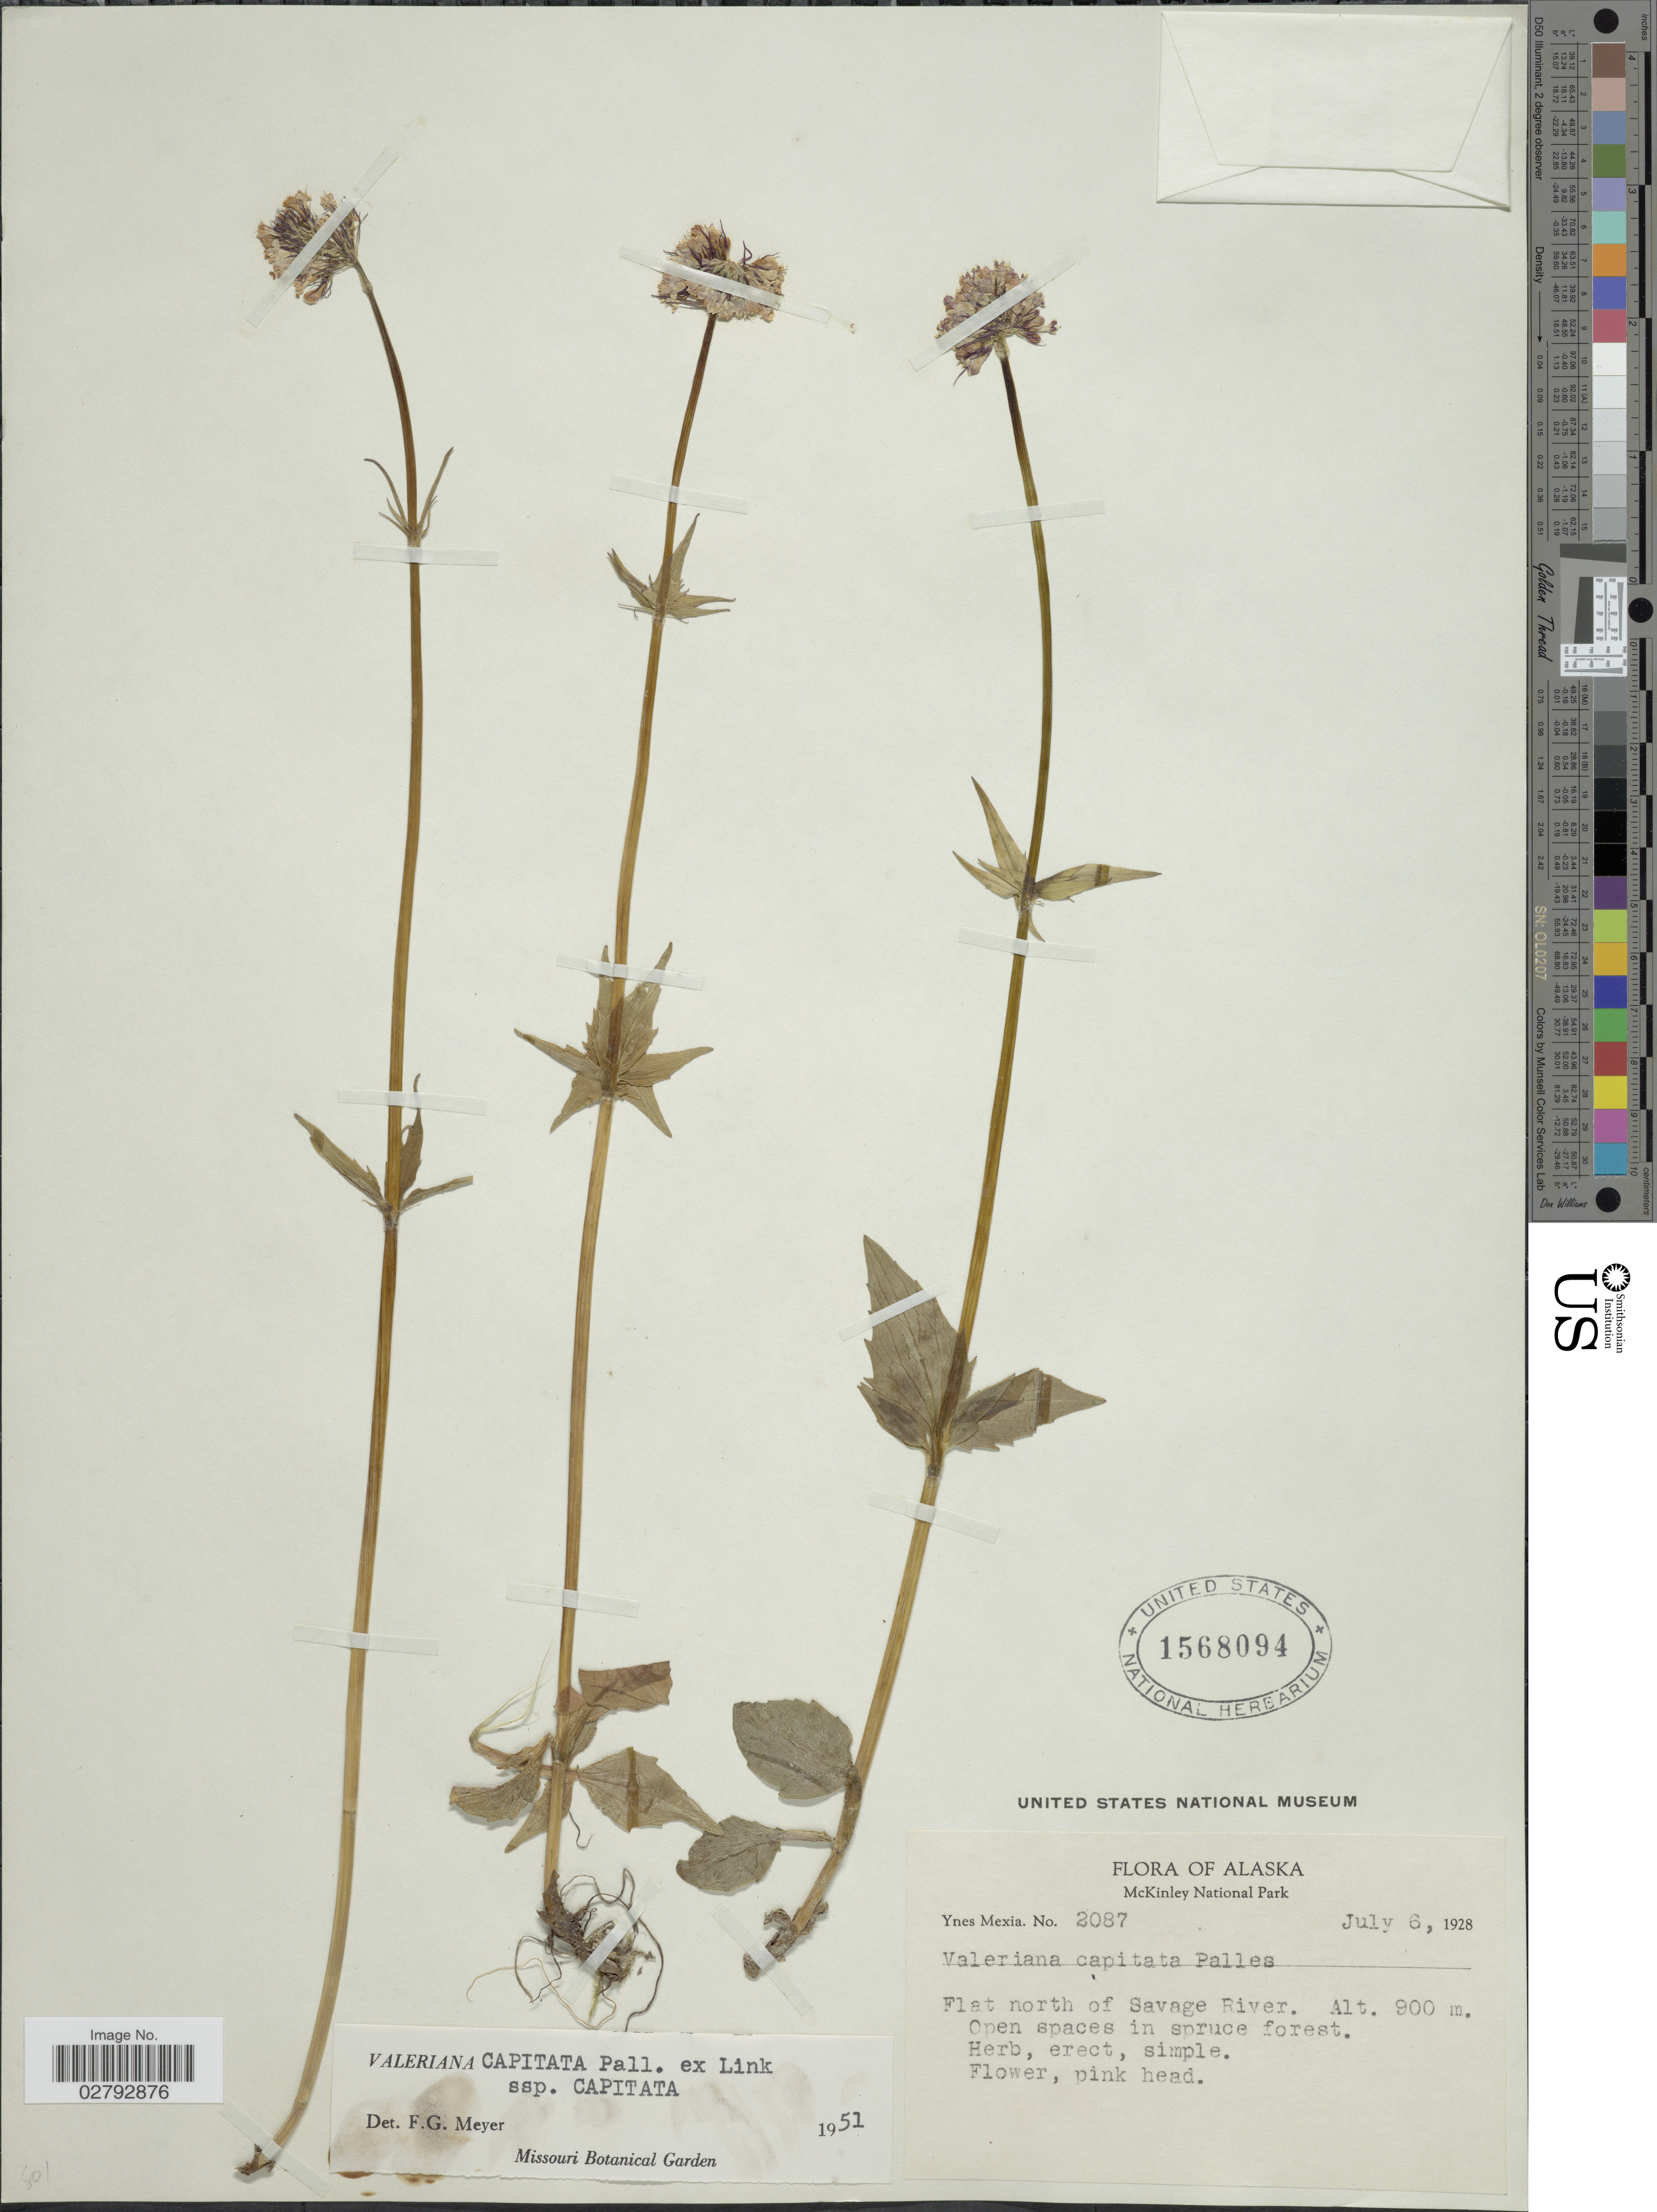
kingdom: Plantae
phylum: Tracheophyta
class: Magnoliopsida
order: Dipsacales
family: Caprifoliaceae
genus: Valeriana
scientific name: Valeriana capitata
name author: Link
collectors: Y. Mexia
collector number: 2087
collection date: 1928-07-06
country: United States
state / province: Alaska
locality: McKinley National Park. Flat north of Savage River.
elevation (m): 900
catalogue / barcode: US 1568094